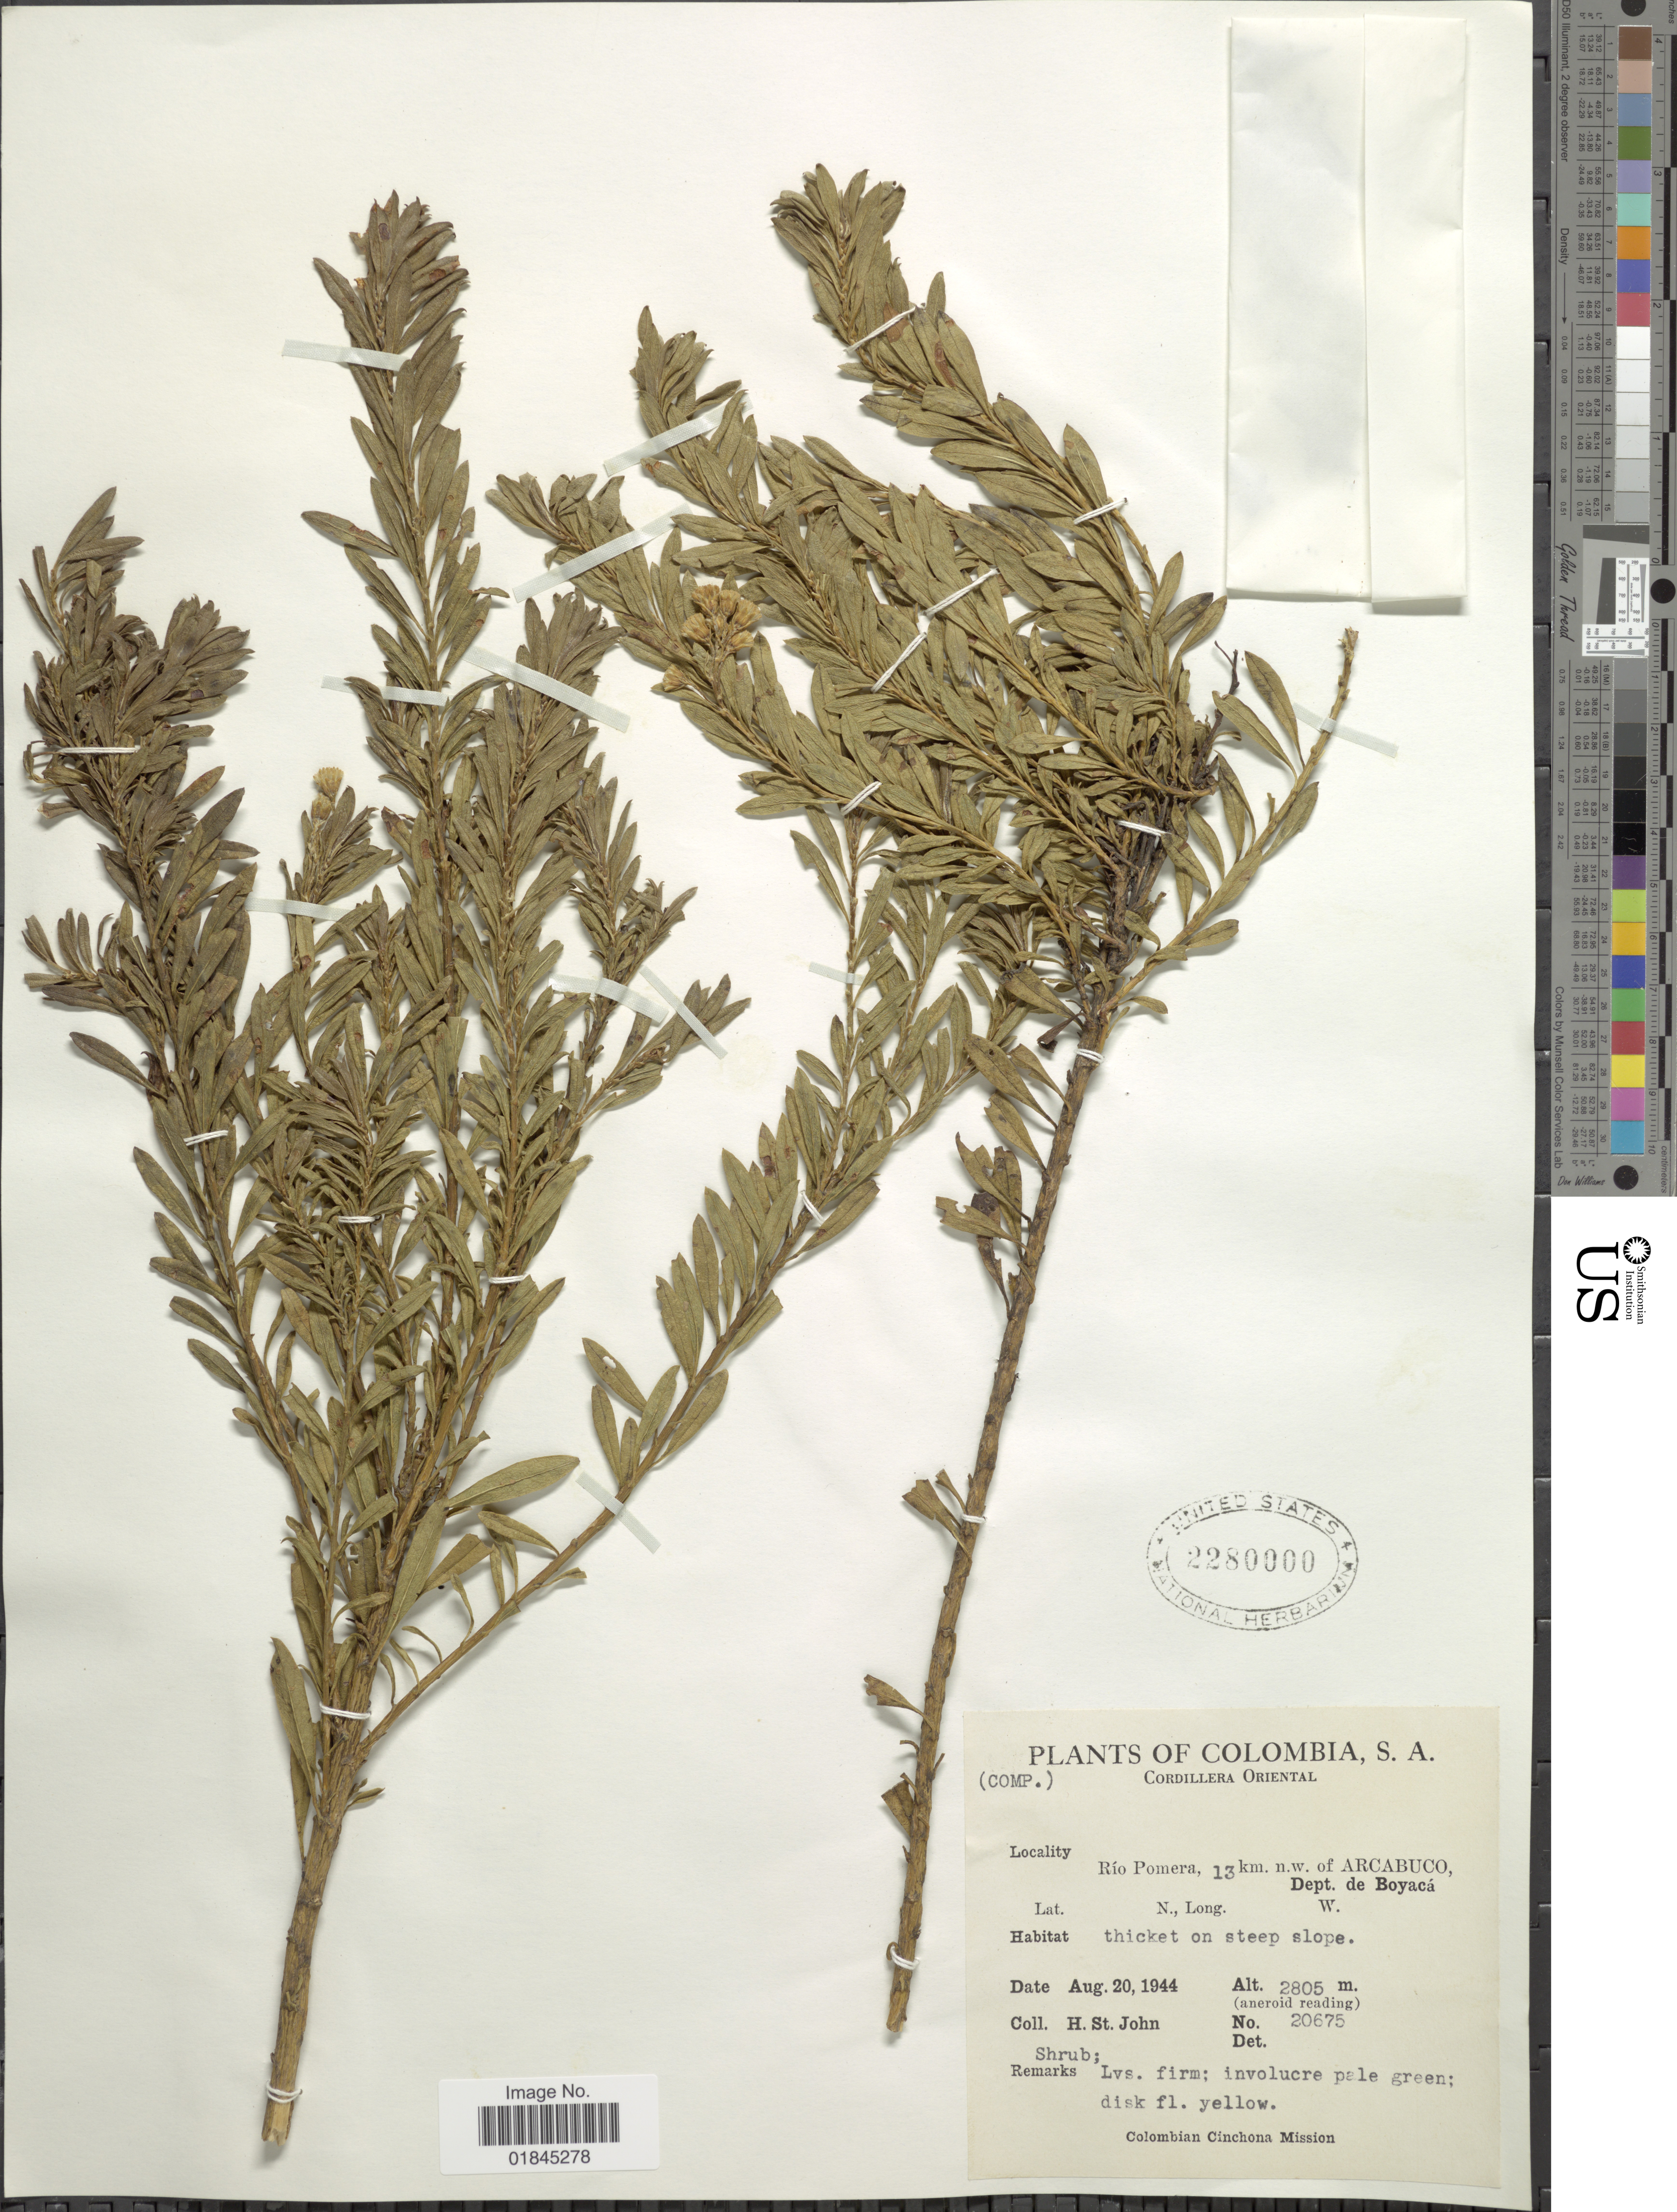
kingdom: Plantae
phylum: Tracheophyta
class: Magnoliopsida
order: Asterales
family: Asteraceae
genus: Pentacalia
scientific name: Pentacalia corymbosa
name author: (Benth.) Cuatrec.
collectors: H. St. John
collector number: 20675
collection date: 1944-08-20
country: Colombia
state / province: Boyacá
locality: Cordillera Oriental. Río Pomera, 13 km. n.w. of Arcabuco, Dept. de Boyacá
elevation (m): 2805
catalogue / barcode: US 2280000